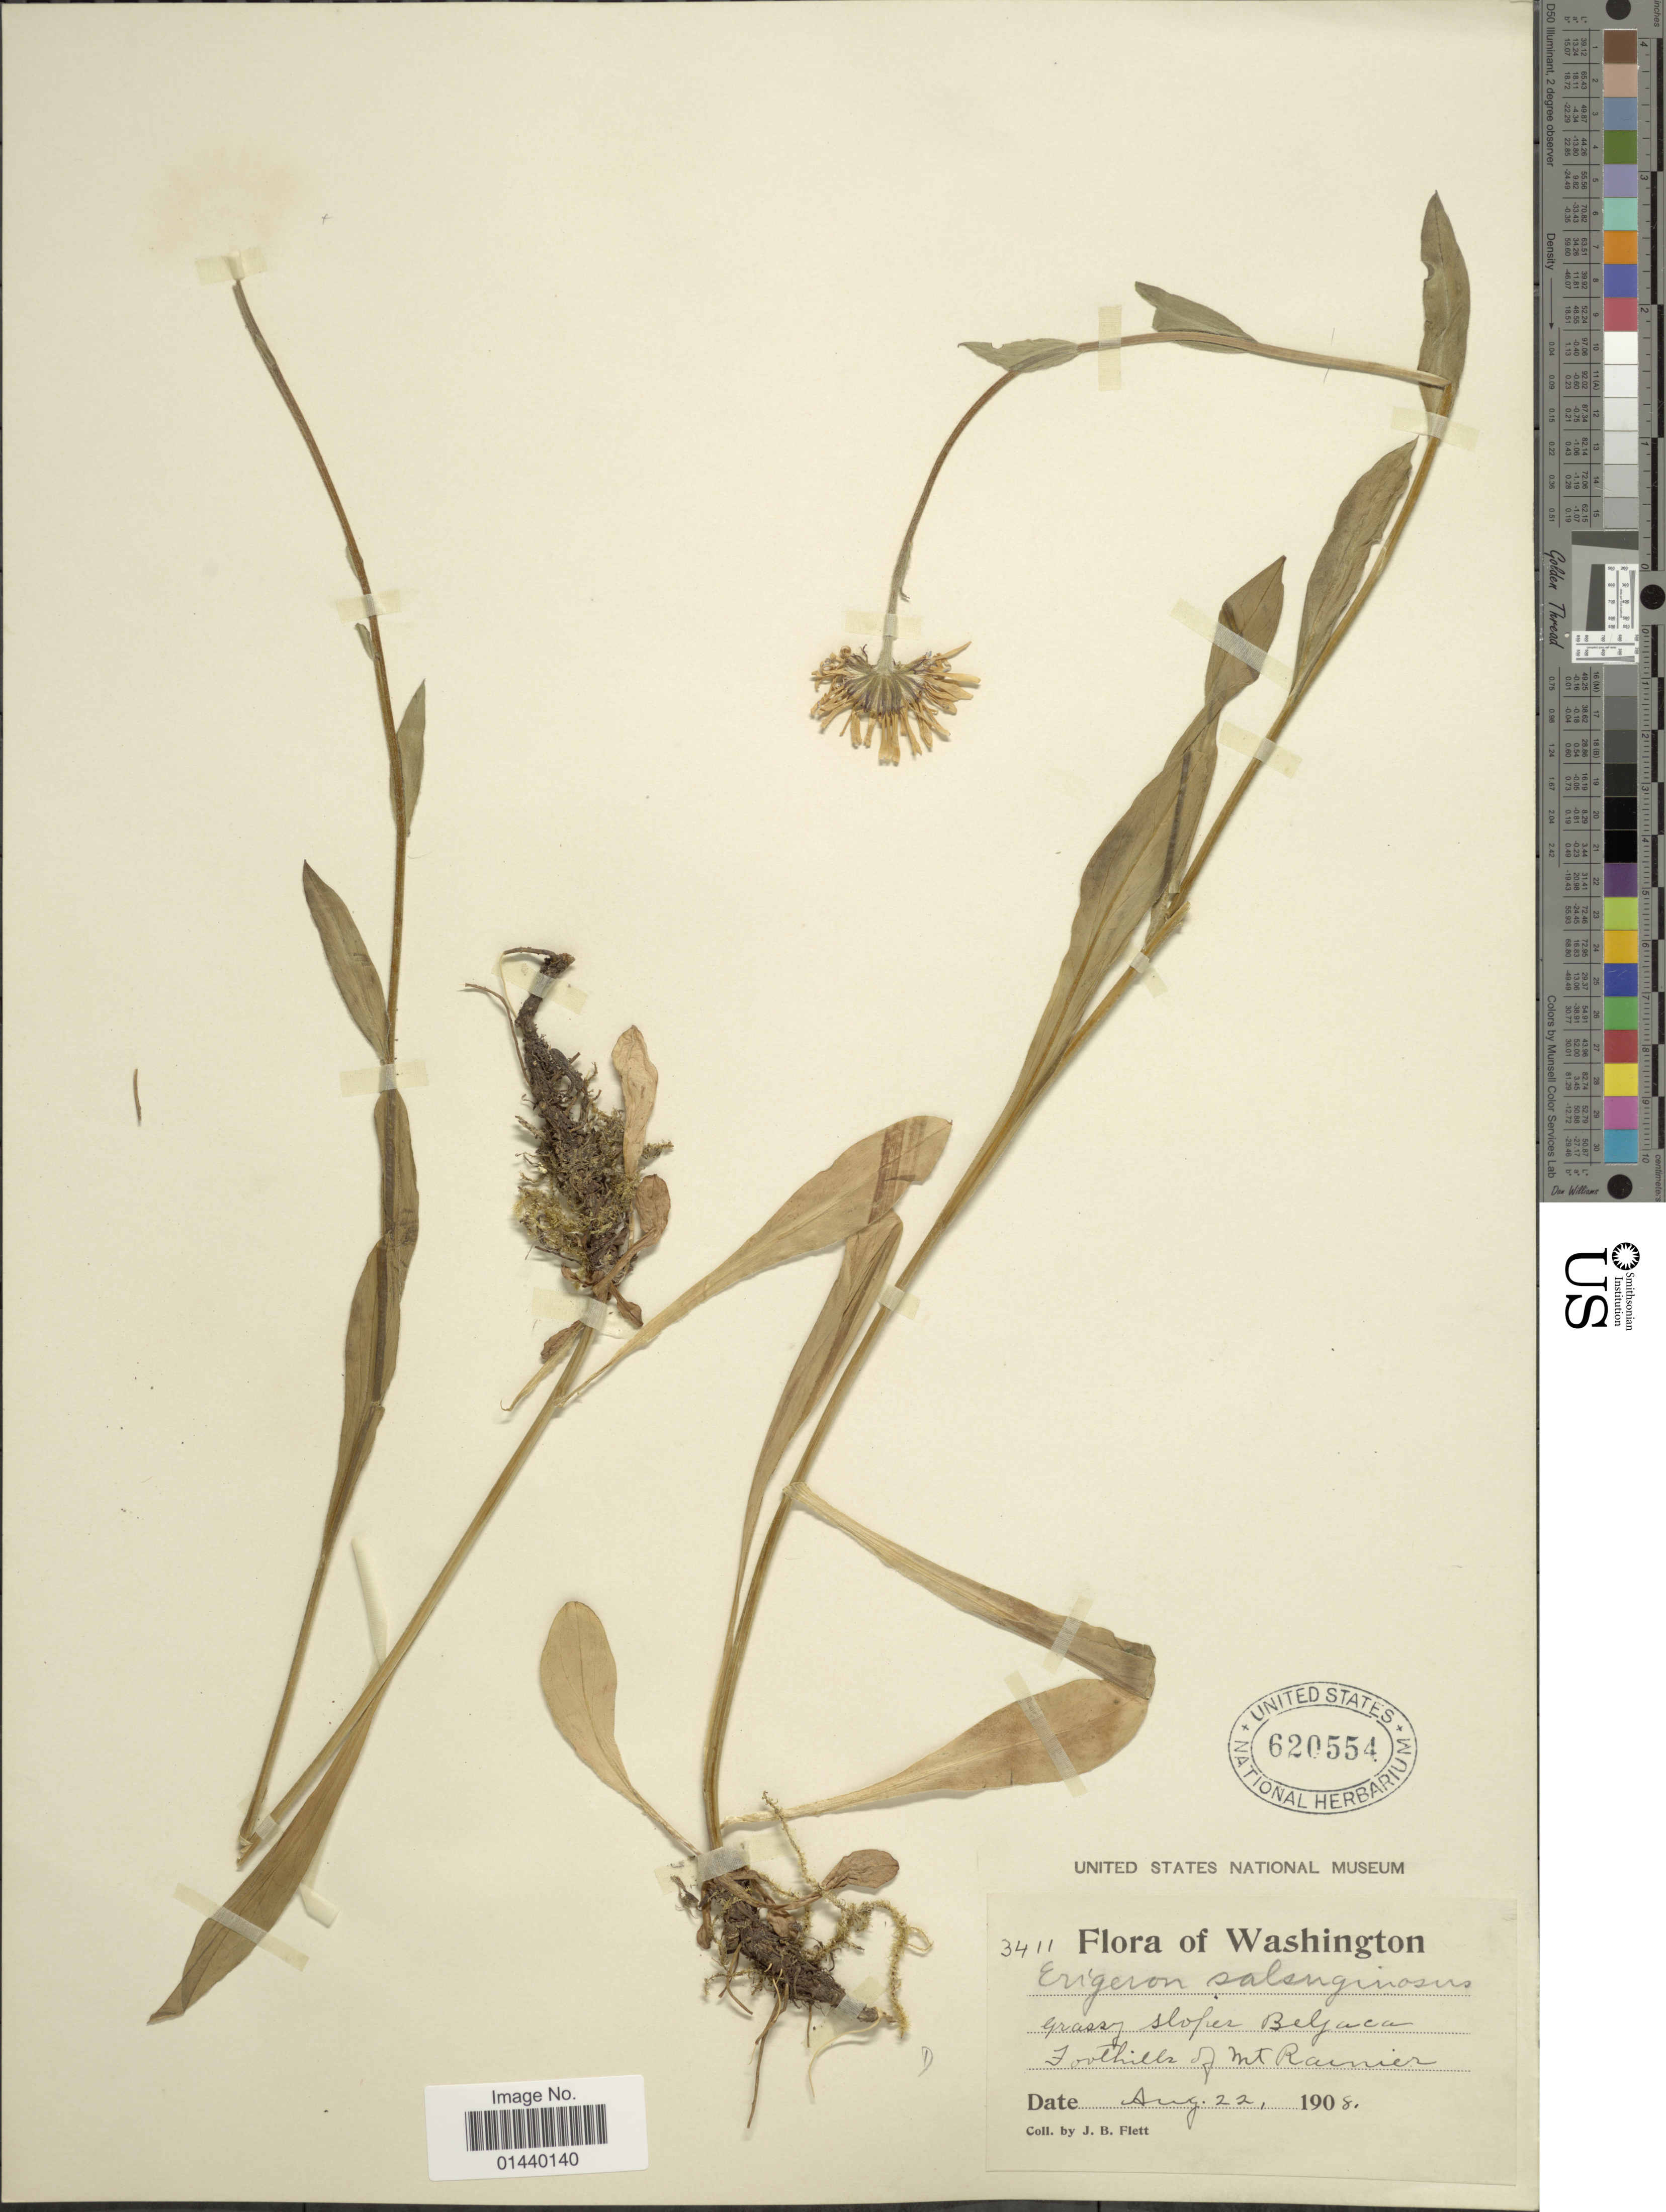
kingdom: Plantae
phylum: Tracheophyta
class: Magnoliopsida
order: Asterales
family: Asteraceae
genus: Erigeron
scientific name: Erigeron salsuginosus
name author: (Richardson ex R. Br.) A. Gray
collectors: J. Flett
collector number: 3411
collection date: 1908-08-22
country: United States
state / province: Washington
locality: Foothills of Mt Rainier.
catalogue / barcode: US 620554